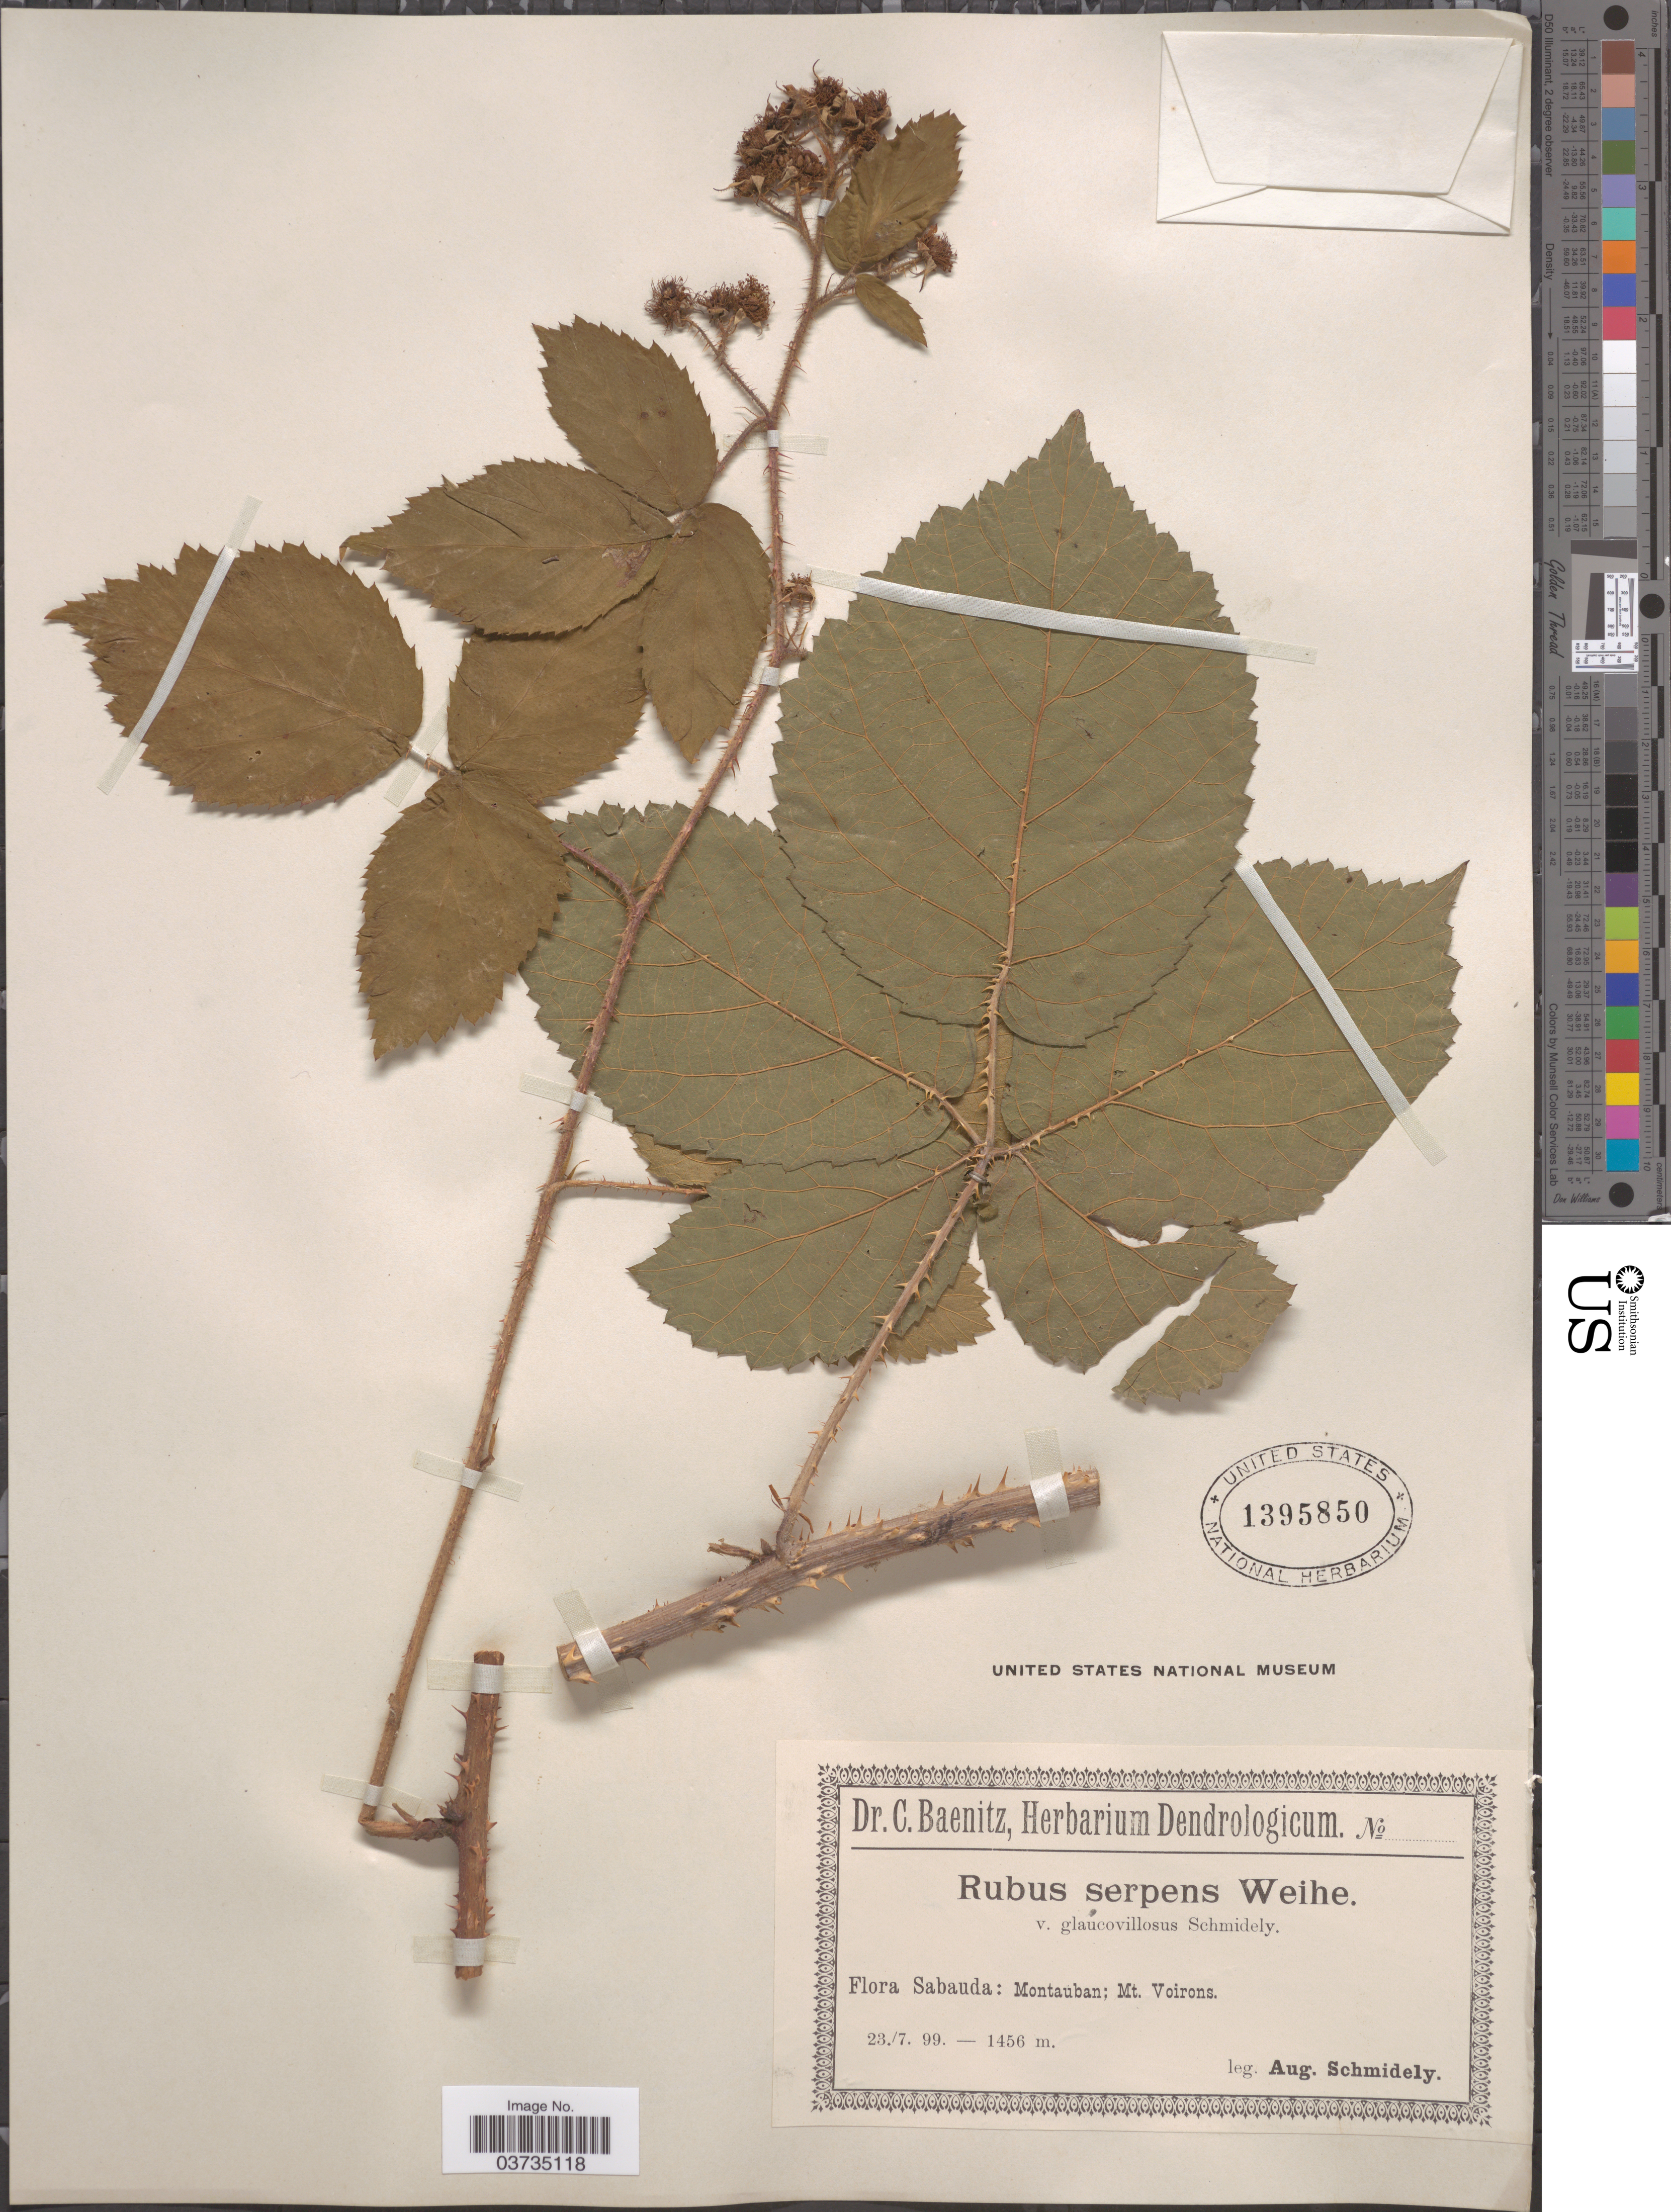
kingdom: Plantae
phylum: Tracheophyta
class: Magnoliopsida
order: Rosales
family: Rosaceae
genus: Rubus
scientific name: Rubus serpens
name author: Weihe ex Lej. & Courtois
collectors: A. Schmidely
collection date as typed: Transcribed d/m/y: 23/7/99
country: France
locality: Sabauda: Montauban; Mt. Voirons.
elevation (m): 1456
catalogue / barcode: US 1395850